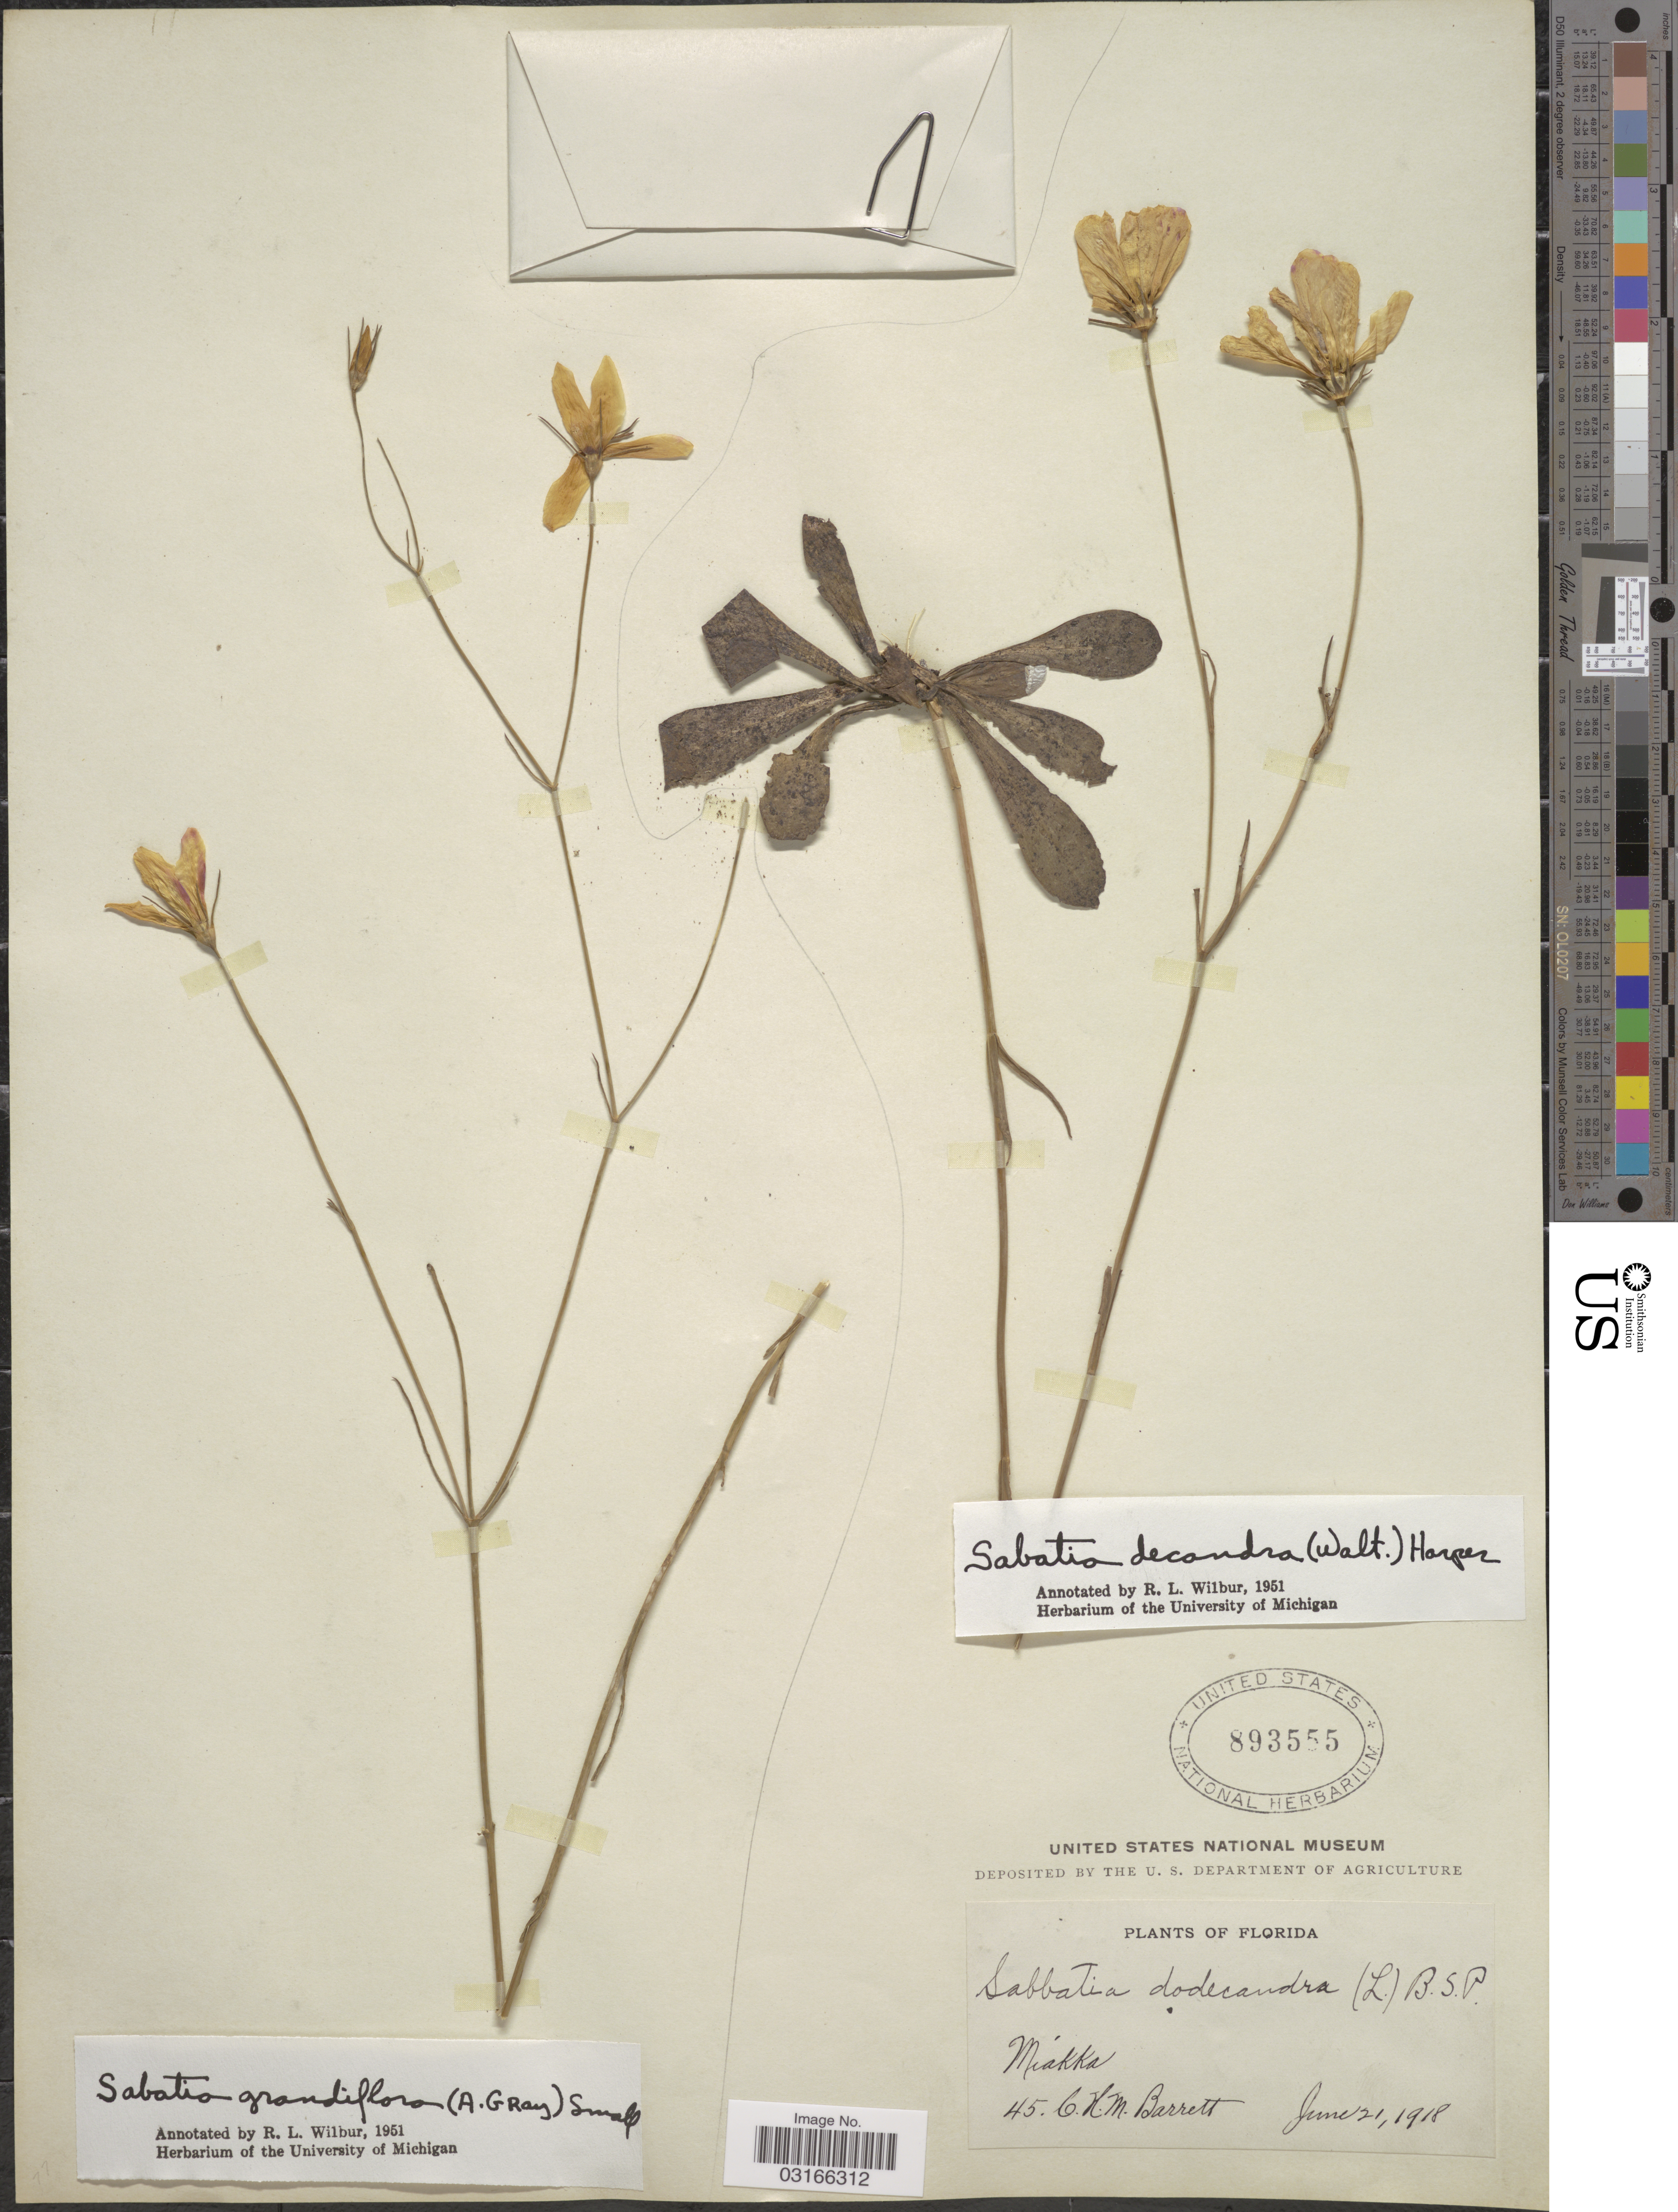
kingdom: Plantae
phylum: Tracheophyta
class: Magnoliopsida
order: Gentianales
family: Gentianaceae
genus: Sabatia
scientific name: Sabatia decandra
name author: (Walter)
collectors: C. Barrett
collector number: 45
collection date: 1918-06-21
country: United States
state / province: Florida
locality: Miakka.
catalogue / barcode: US 893555